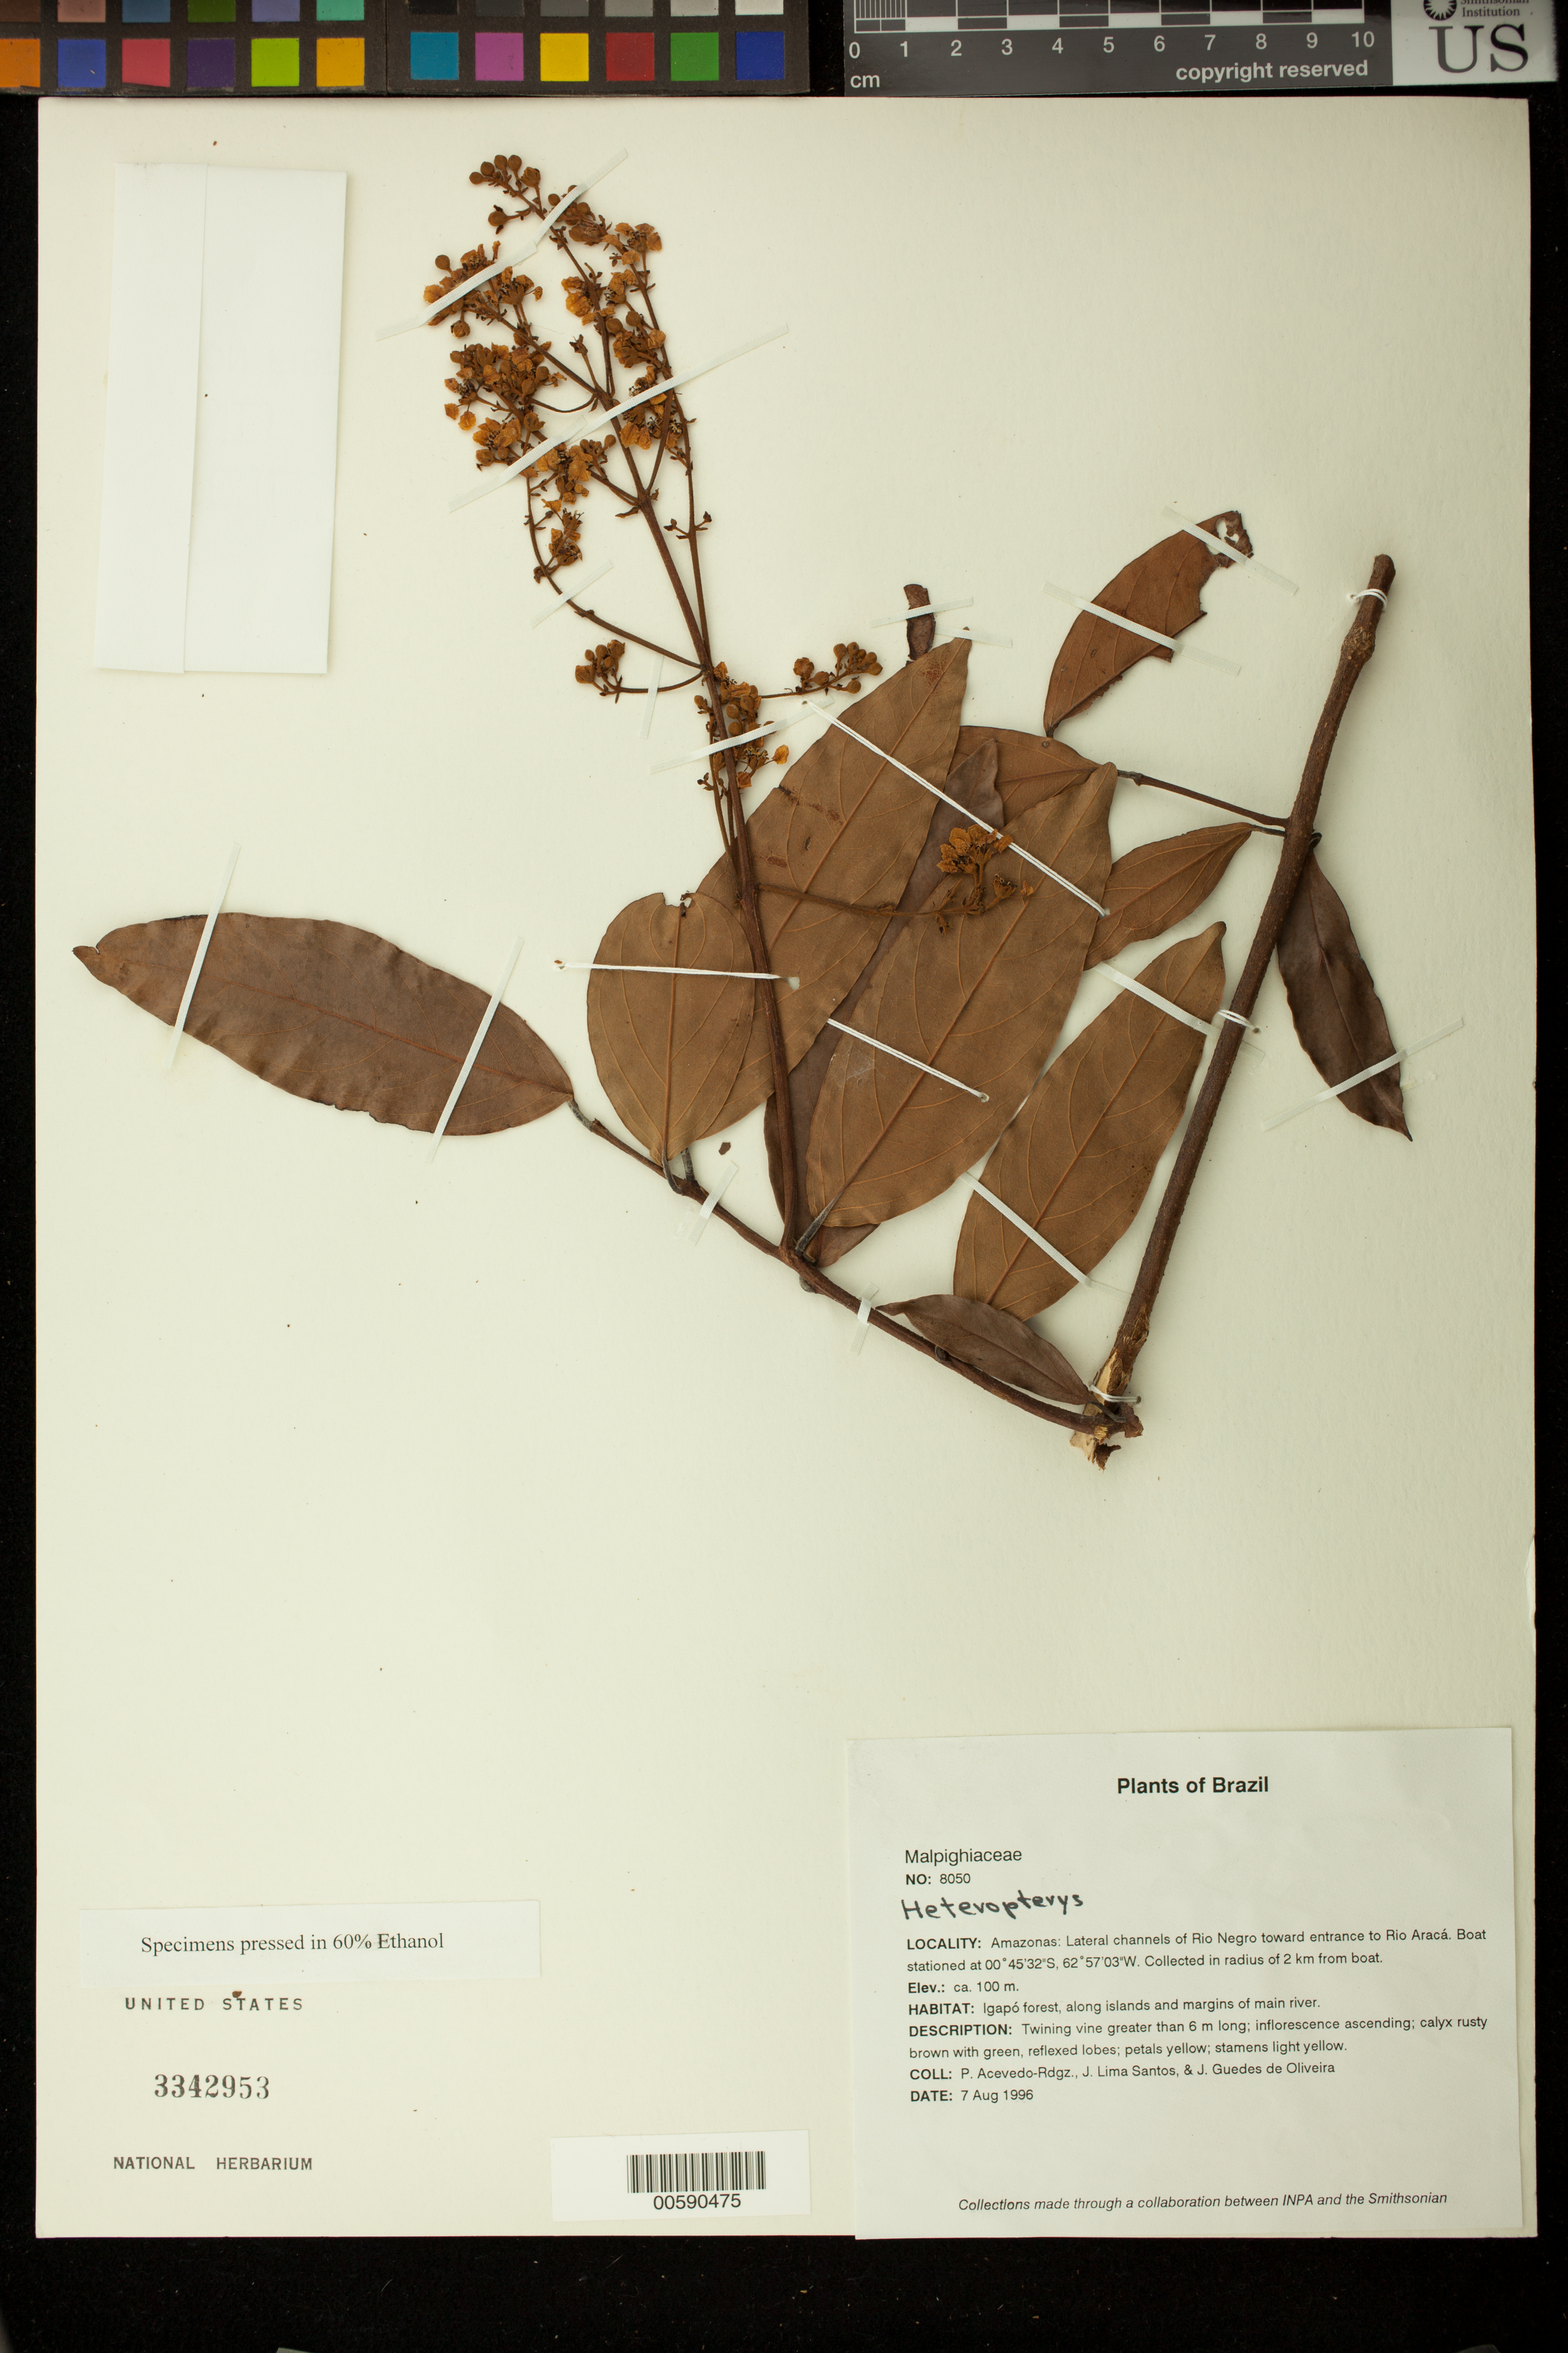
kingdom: Plantae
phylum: Tracheophyta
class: Magnoliopsida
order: Malpighiales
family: Malpighiaceae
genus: Heteropterys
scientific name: Heteropterys macradena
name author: (DC.) W.R. Anderson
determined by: Strong, M. T., (US), Smithsonian Institution - National Museum of Natural History (UNITED STATES)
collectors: P. Acevedo-Rodr., J. L. Santos & J. Guedes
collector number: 8050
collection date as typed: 07 Aug 1996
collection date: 1996-08-07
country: Brazil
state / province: Amazonas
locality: Amazonas: Lateral channels of Río Negro toward entrance to Río Araca. Boat situated at coordinates. Collected in a radius of 2 km from boat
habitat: Igapó forest, along islands and margins of main river.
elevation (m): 100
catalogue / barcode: US 3342953